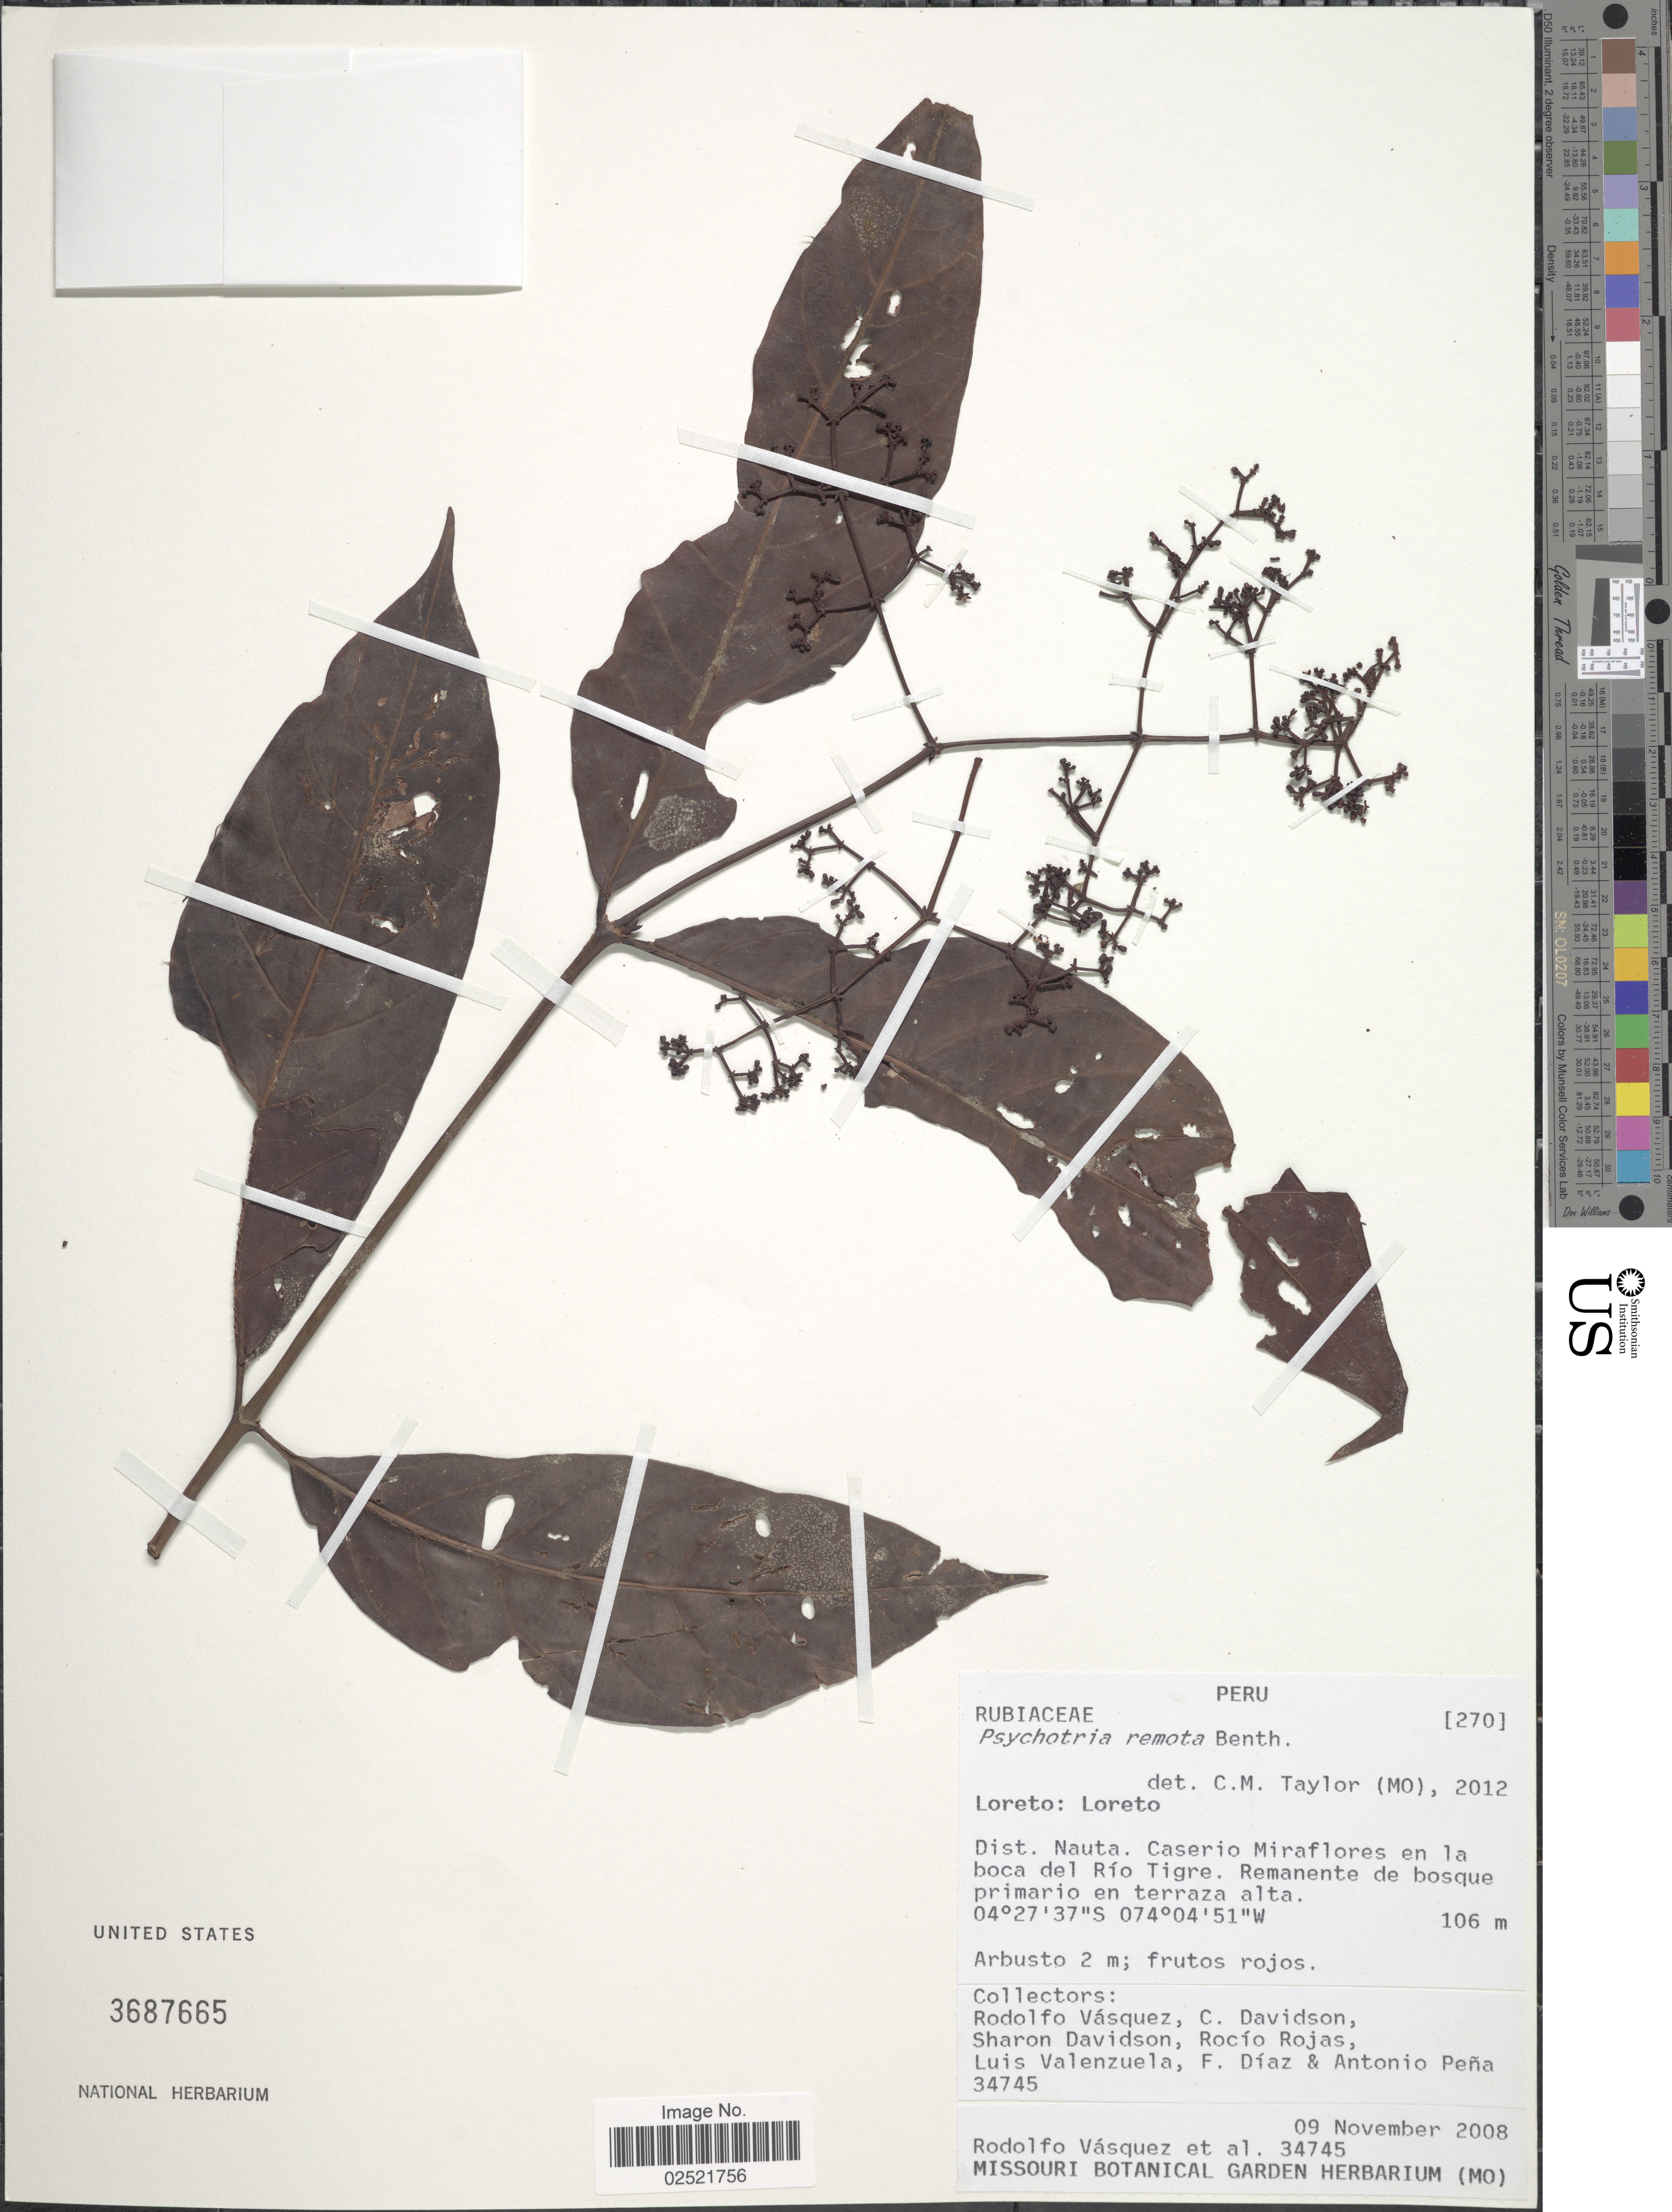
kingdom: Plantae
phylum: Tracheophyta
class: Magnoliopsida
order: Gentianales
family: Rubiaceae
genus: Psychotria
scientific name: Psychotria remota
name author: Benth.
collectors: R. Vásquez, C. Davidson, S. Davidson, R. Rojas & et al.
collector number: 34745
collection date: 2008-11-09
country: Peru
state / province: Loreto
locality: Loreto, Dist. Nauta, Caserio Miraflores en la boca del Rio Tigre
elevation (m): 106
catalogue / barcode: US 3687665